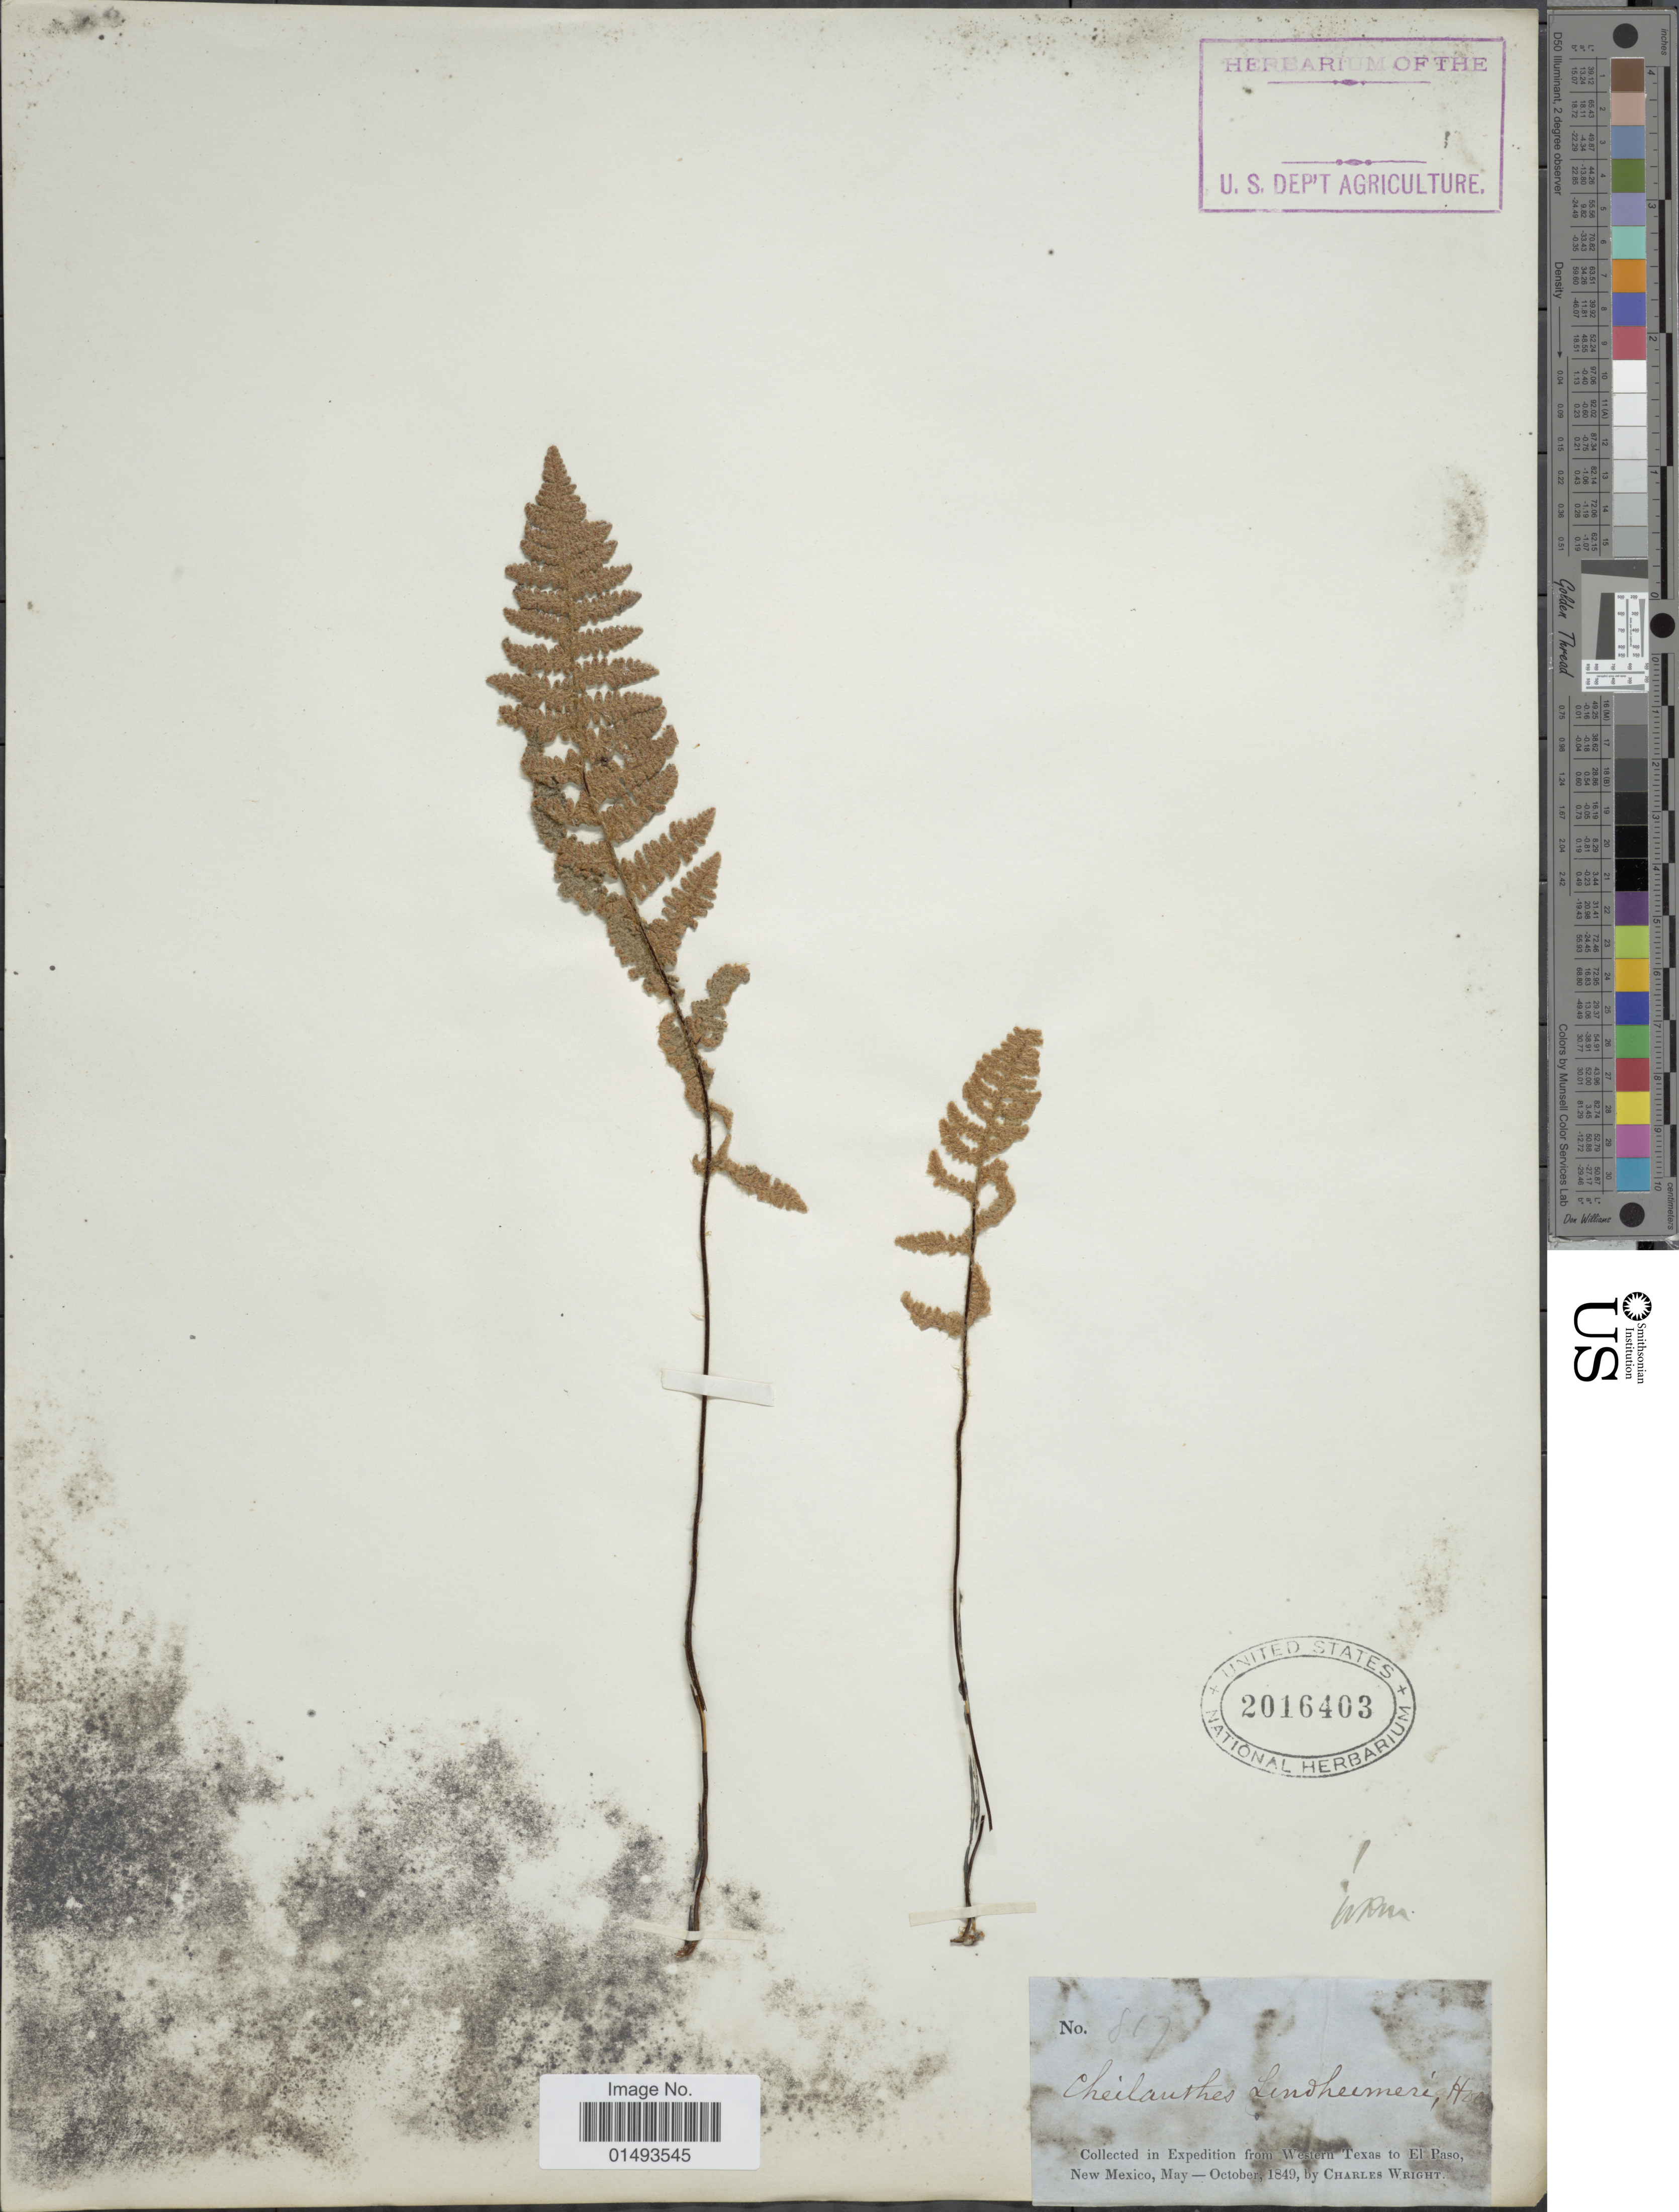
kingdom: Plantae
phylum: Tracheophyta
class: Polypodiopsida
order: Polypodiales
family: Pteridaceae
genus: Myriopteris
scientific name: Myriopteris lindheimeri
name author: (Hook.) J. Sm.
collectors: C. H. Wright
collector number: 817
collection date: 1849-05/1849-10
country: United States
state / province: New Mexico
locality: Western Texas to El Paso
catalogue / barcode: US 2016403